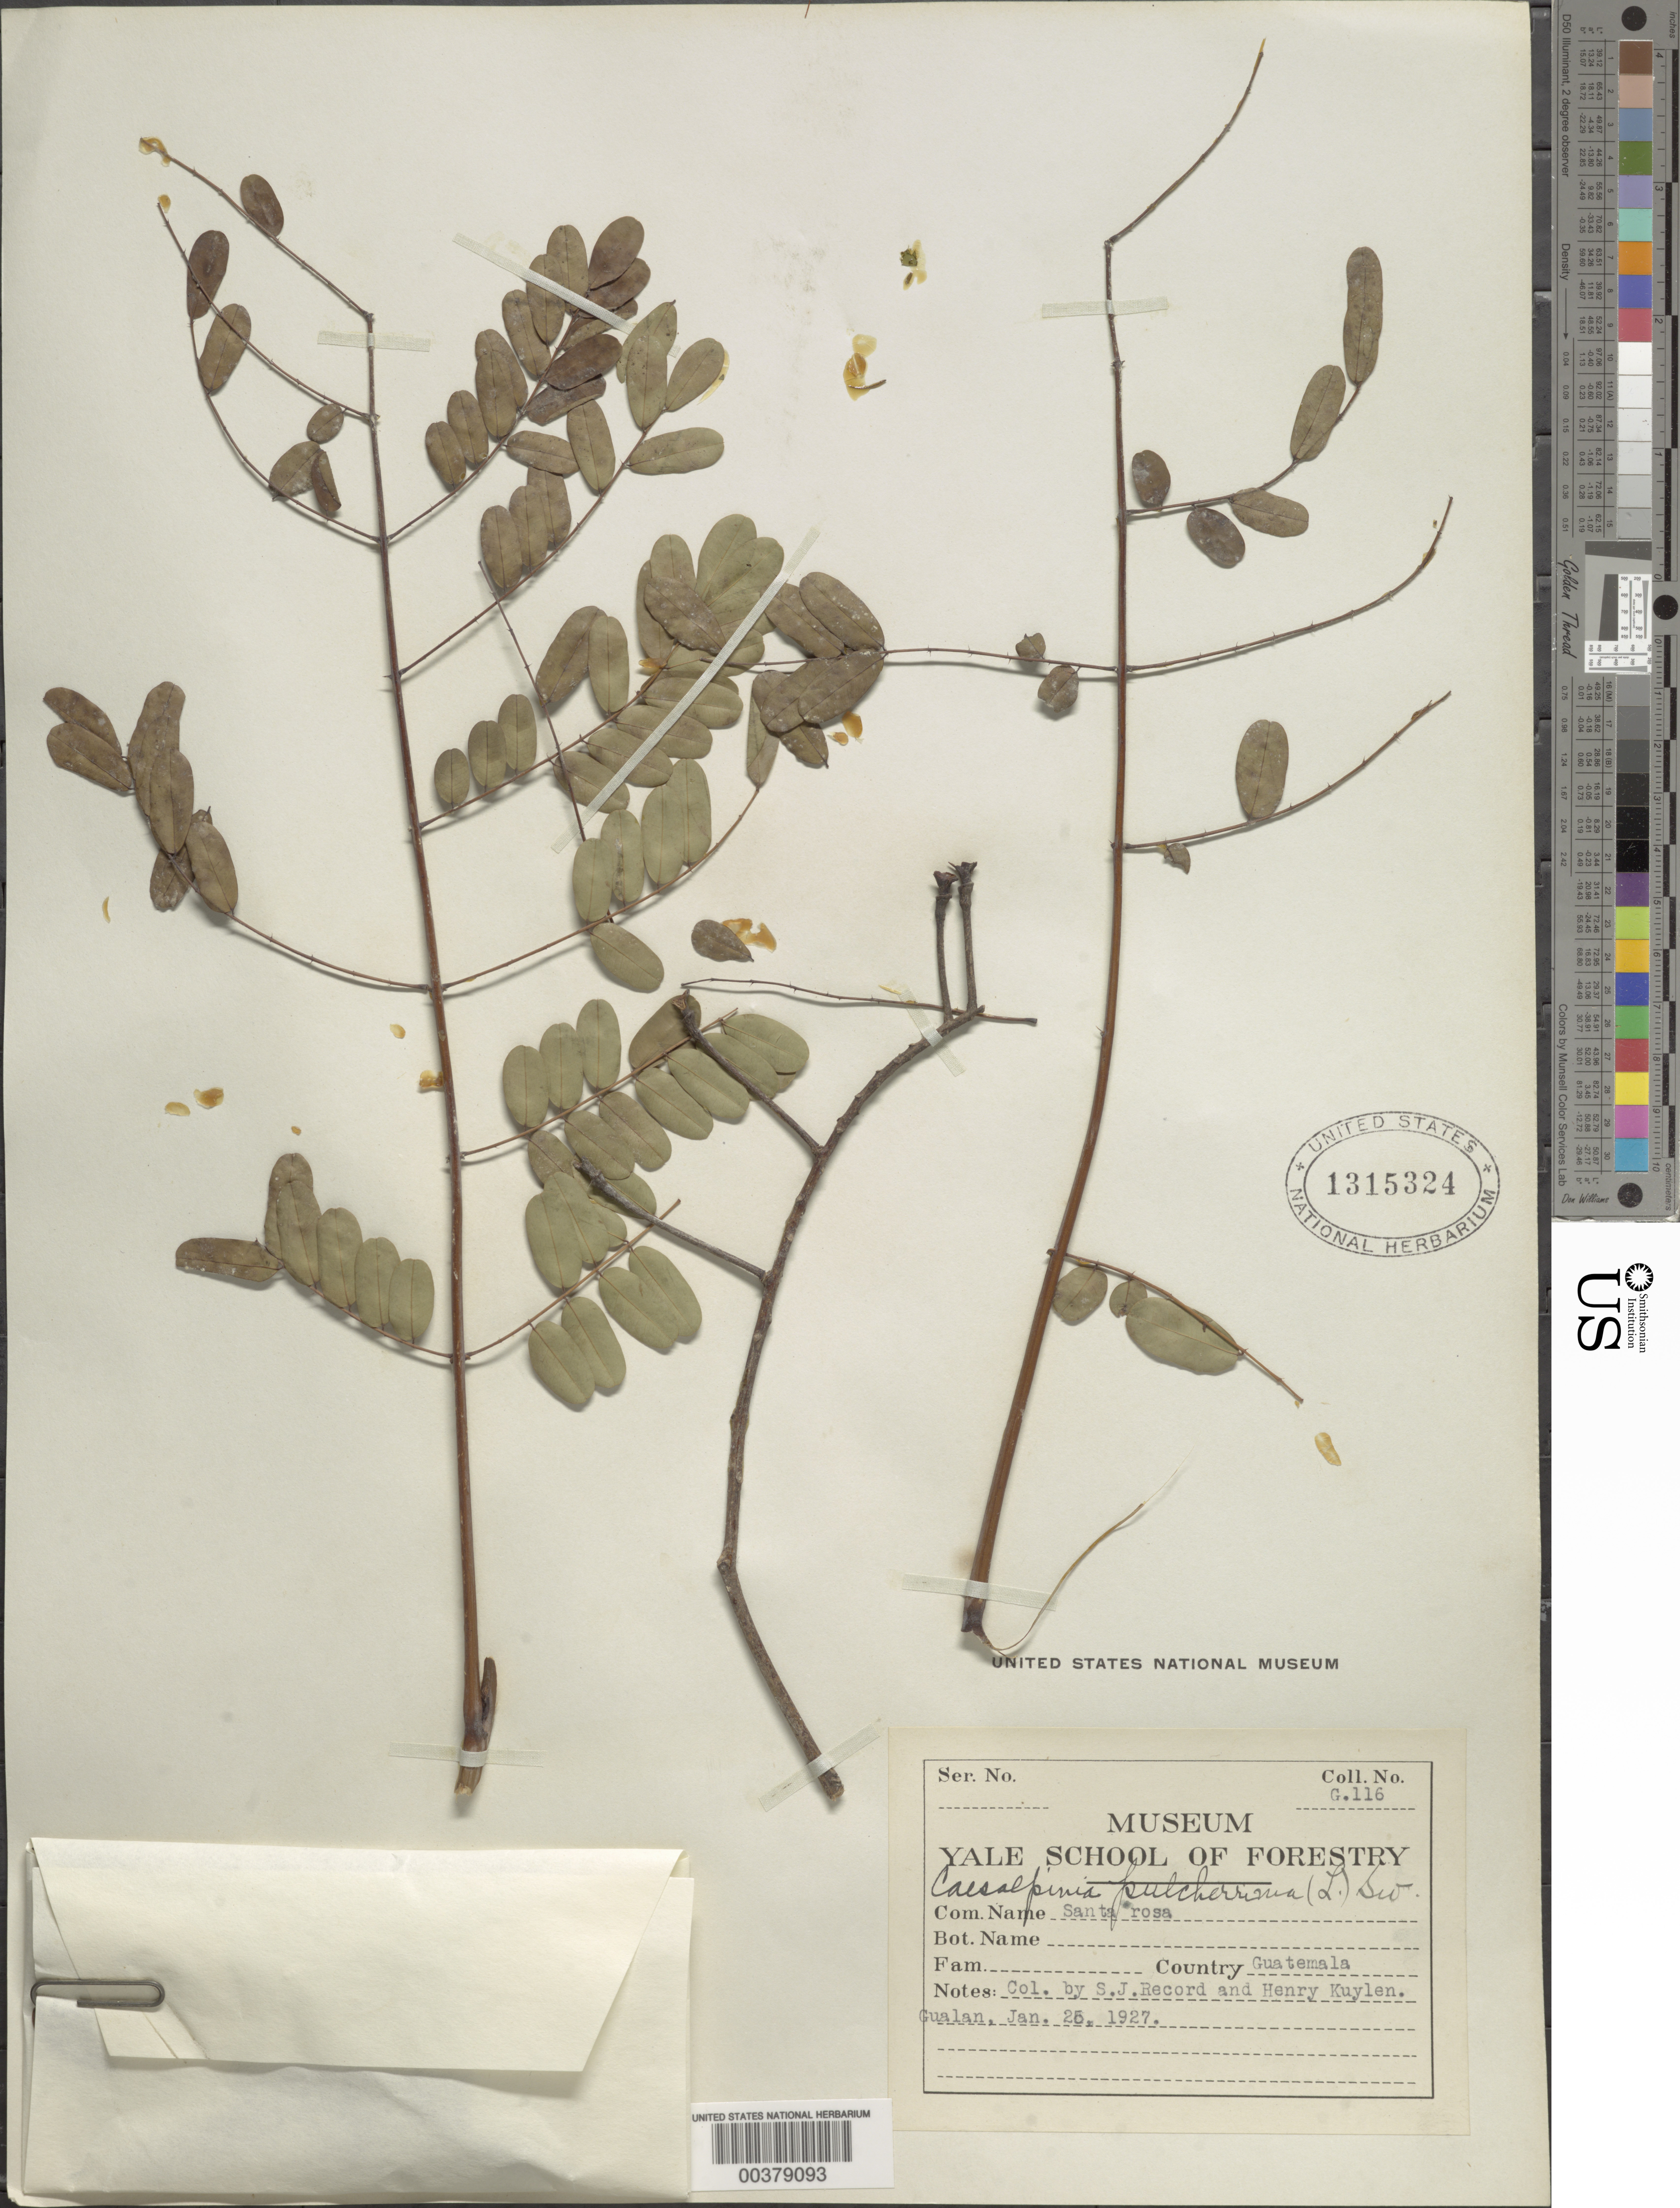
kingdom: Plantae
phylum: Tracheophyta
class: Magnoliopsida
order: Fabales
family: Fabaceae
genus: Caesalpinia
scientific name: Caesalpinia pulcherrima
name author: (L.) Sw.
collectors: S. J. Record & H. Kuylen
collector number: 116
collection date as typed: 25 Jan 1927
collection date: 1927-01-25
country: Guatemala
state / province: Zacapa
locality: Gualan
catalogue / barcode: US 1315324